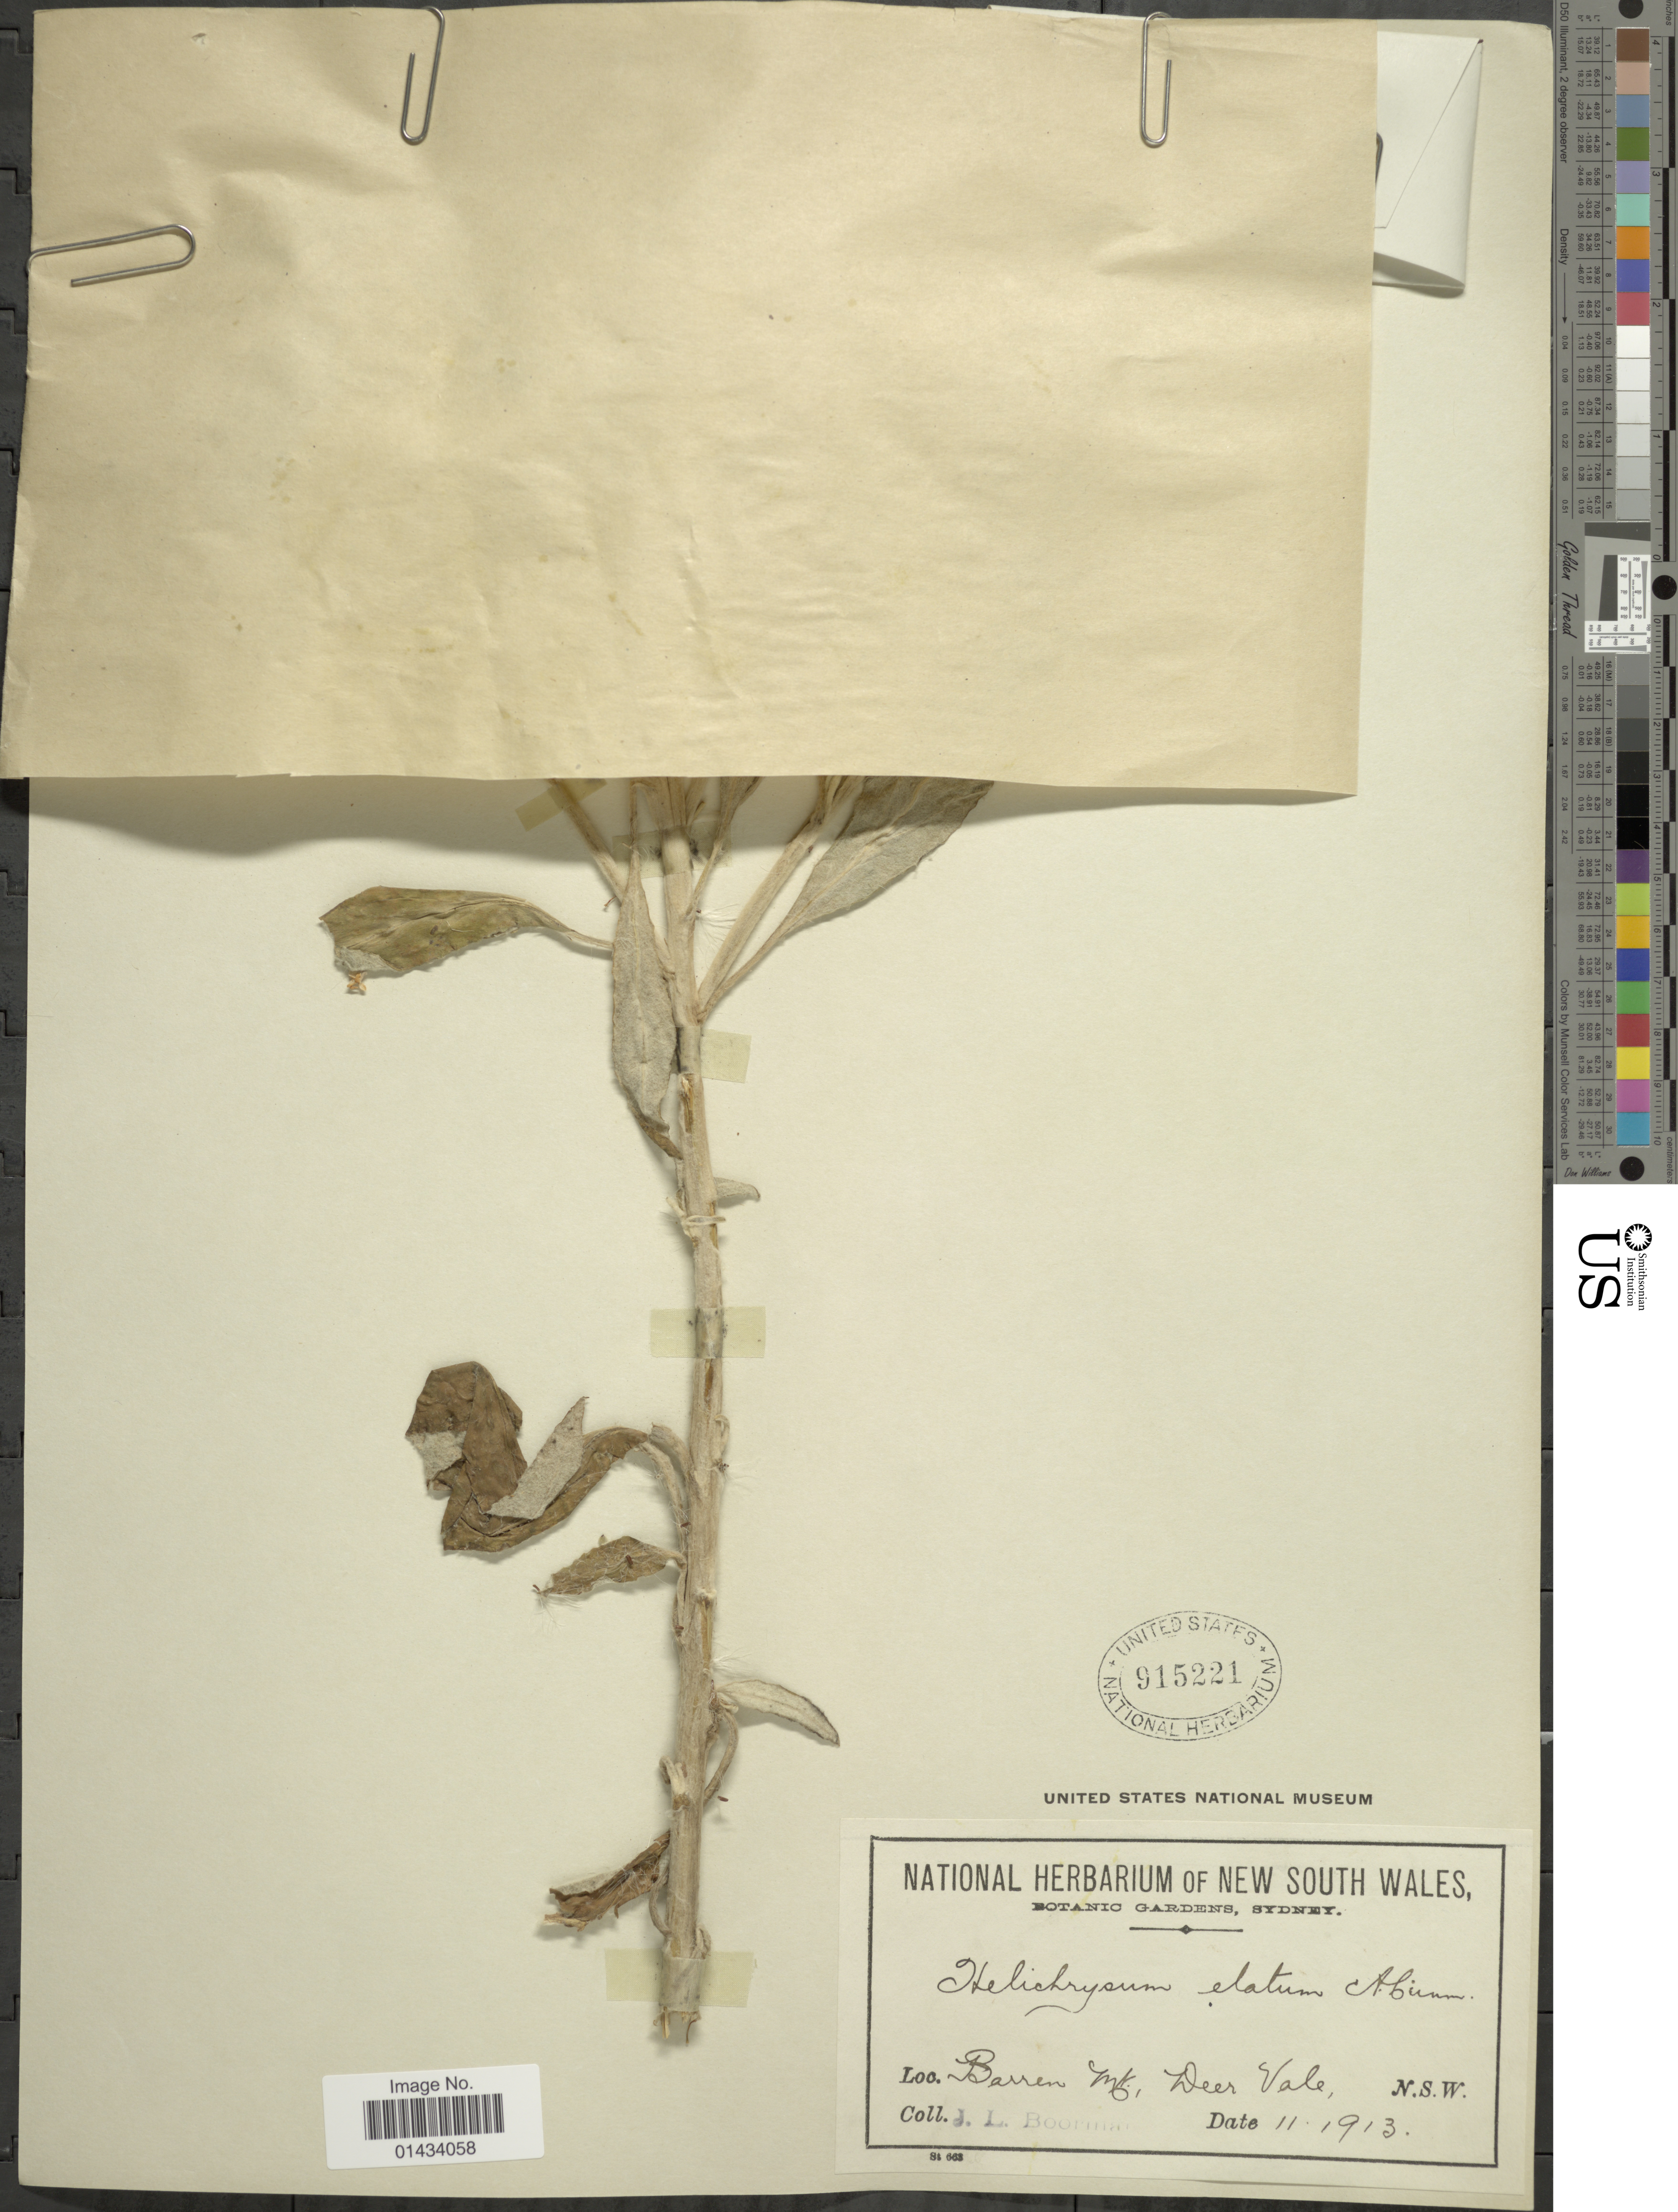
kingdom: Plantae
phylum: Tracheophyta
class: Magnoliopsida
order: Asterales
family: Asteraceae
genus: Coronidium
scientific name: Coronidium elatum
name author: (A. Cunn. ex DC.) Paul G. Wilson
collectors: J. Boorman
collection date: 1913-11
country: Australia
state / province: New South Wales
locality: Barren Mt., Deer Valle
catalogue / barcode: US 915221